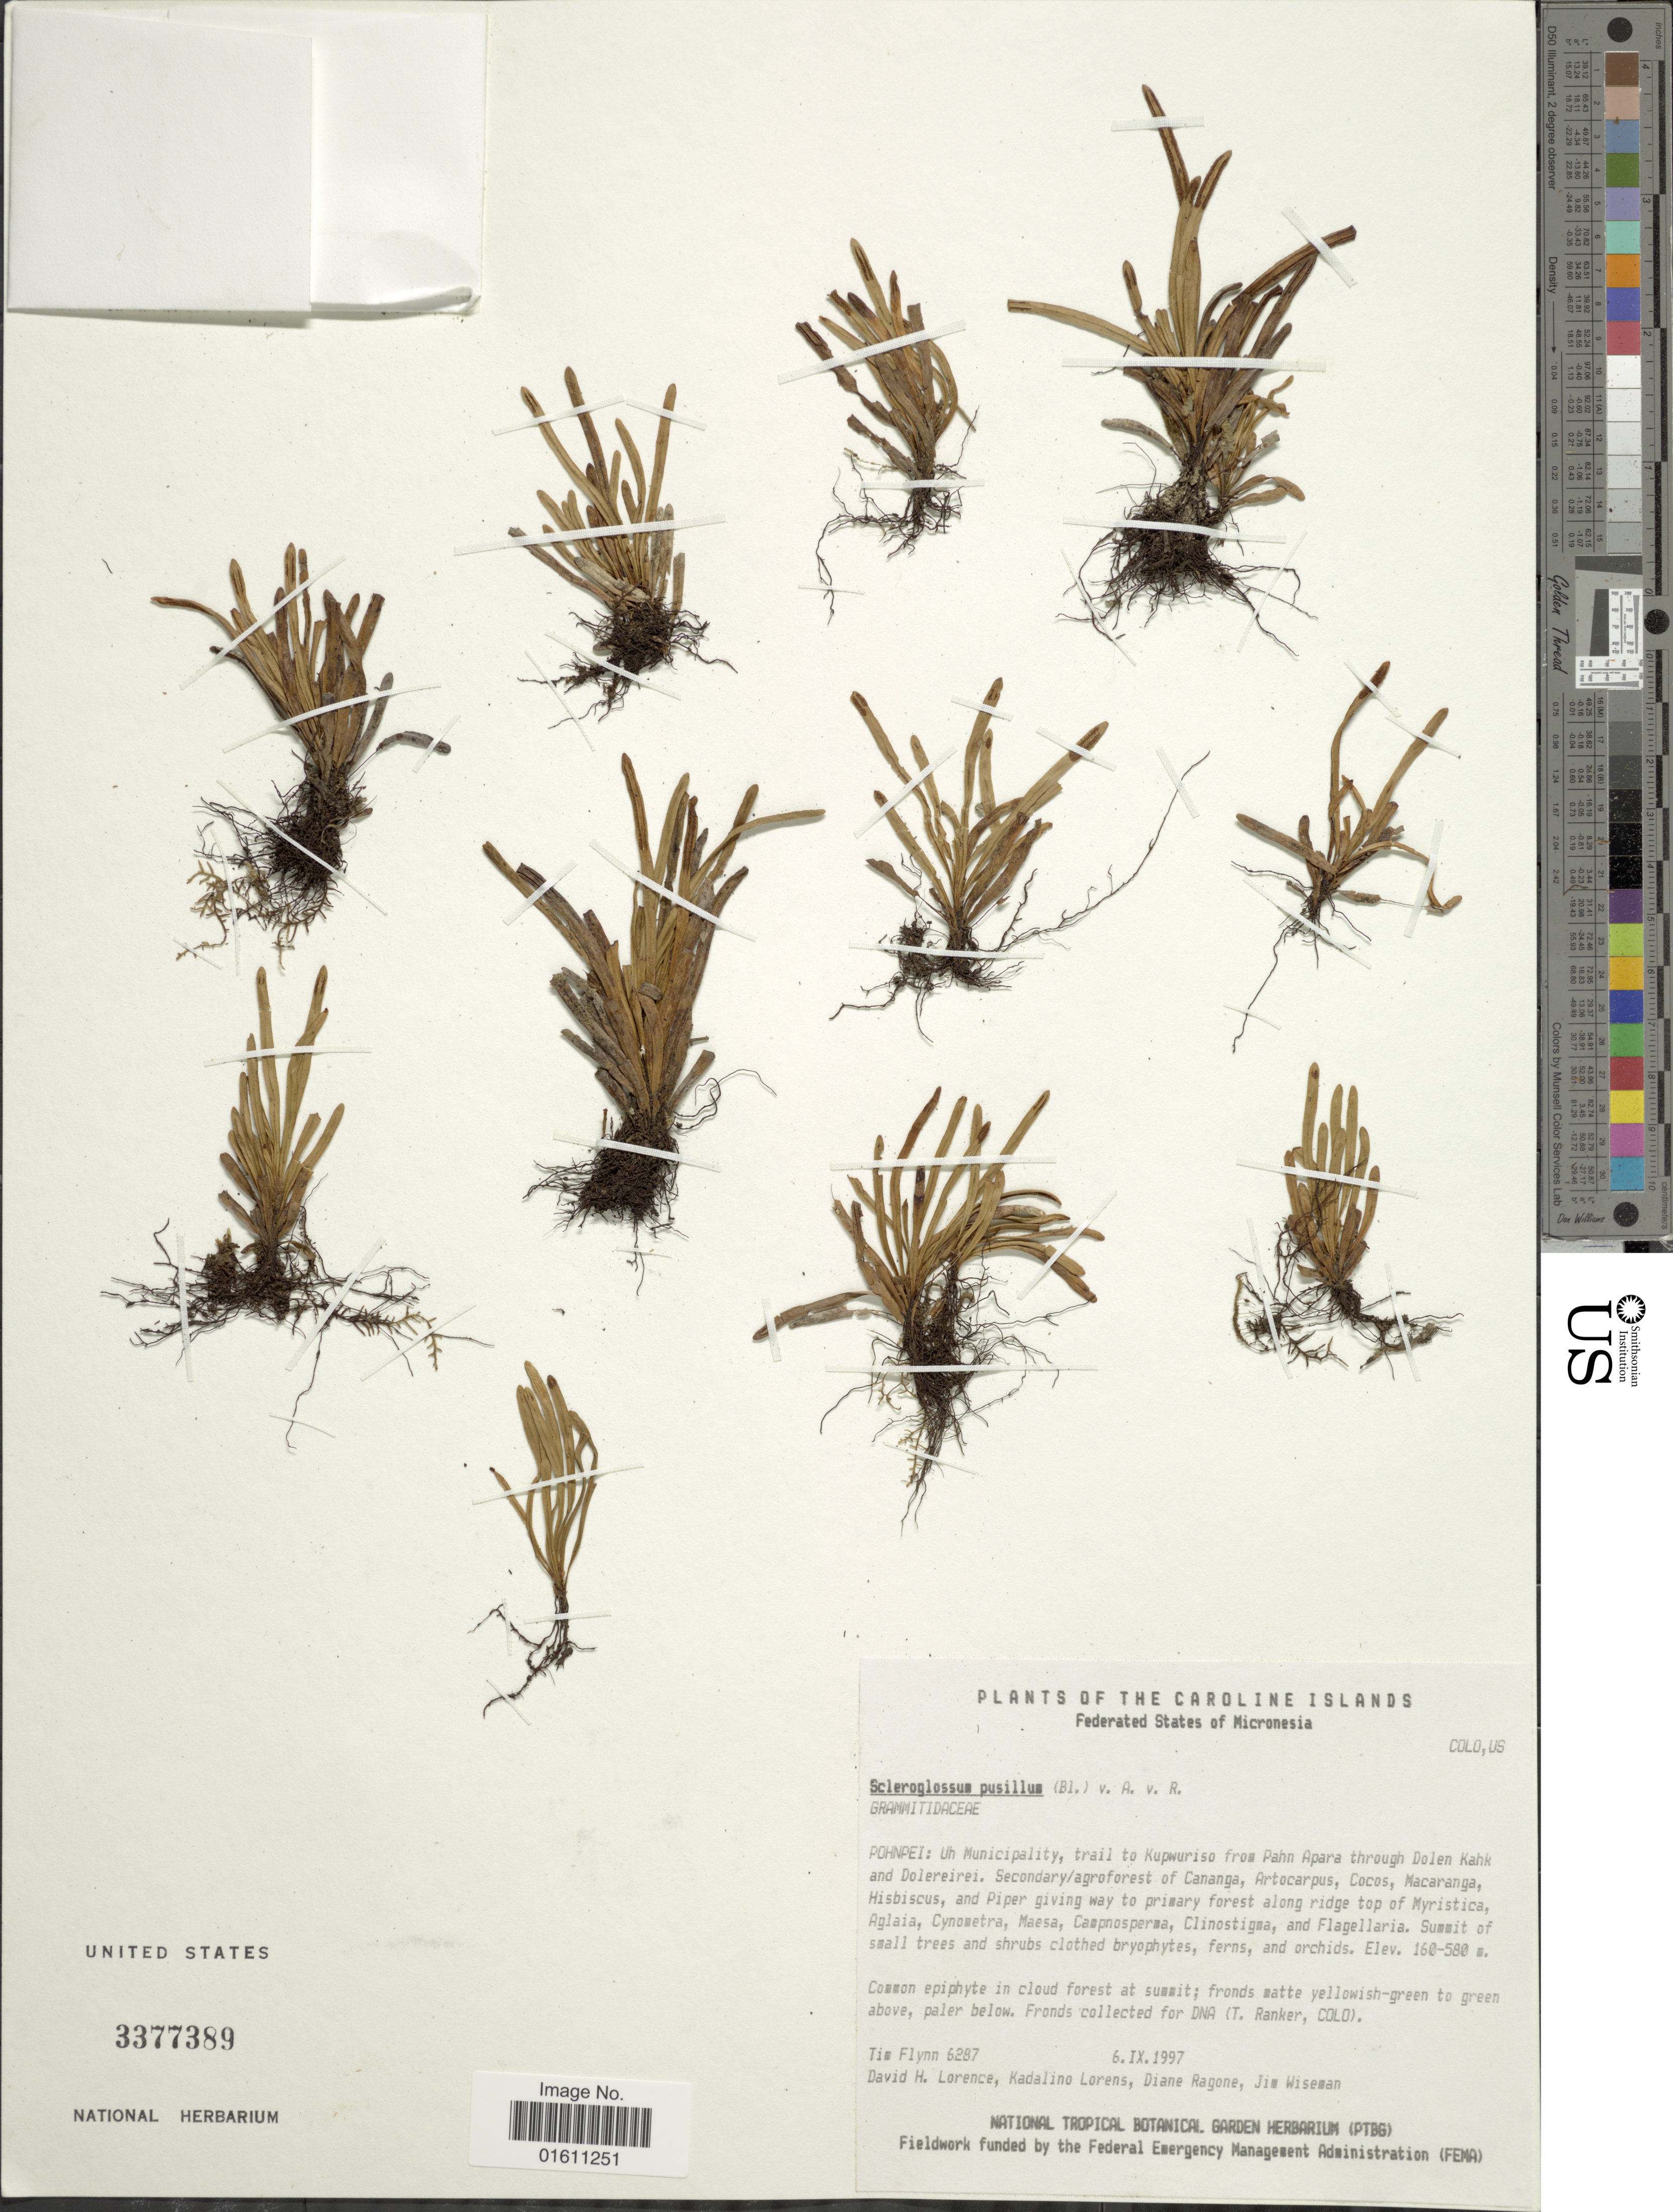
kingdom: Plantae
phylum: Tracheophyta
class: Polypodiopsida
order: Polypodiales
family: Polypodiaceae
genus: Scleroglossum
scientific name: Scleroglossum pusillum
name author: (Blume) Alderw.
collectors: T. Flynn, D. Lorence, K. Lorens, D. Ragone & J. Wiseman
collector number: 6287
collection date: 1997-04-06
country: Micronesia, Federated States of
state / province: Pohnpei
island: Pohnpei [Ponape]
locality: The Caroline Islands, Pohnpei, Uh Municipality, trail to Kupwuriso from pahn Apara through Dolen Kahk and Dolereirei.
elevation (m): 160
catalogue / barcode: US 3377389